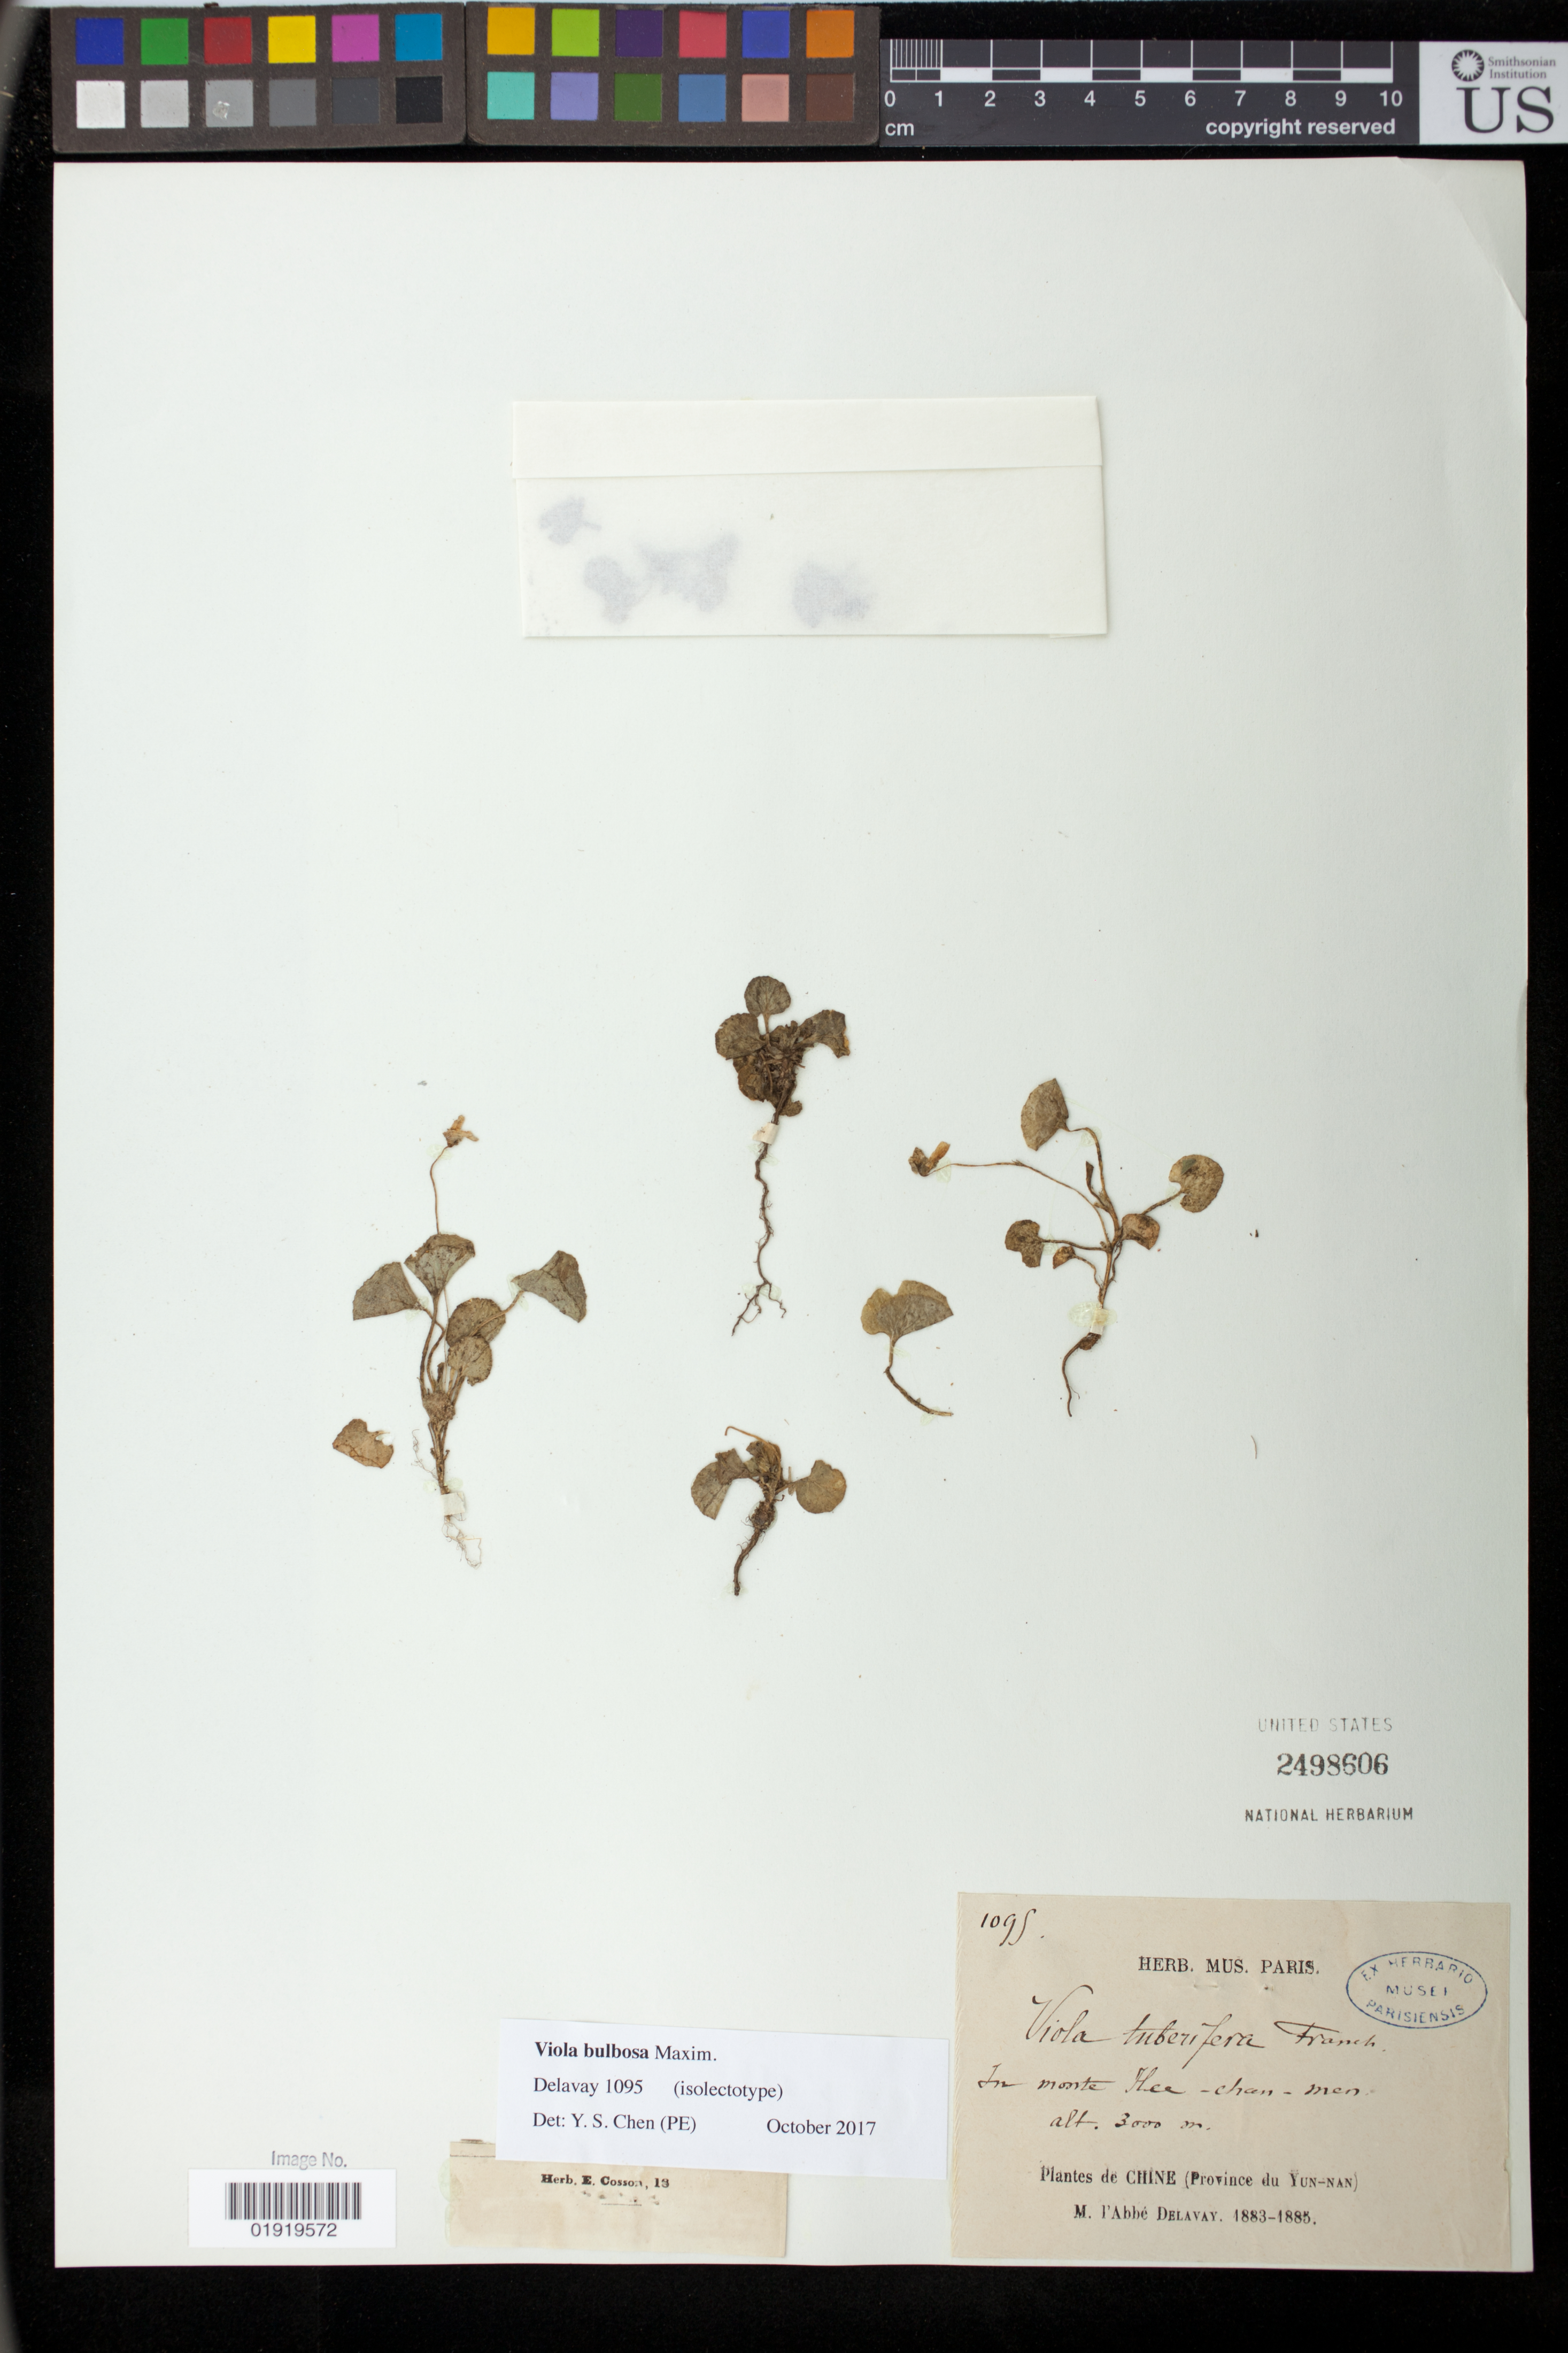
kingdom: Plantae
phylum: Tracheophyta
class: Magnoliopsida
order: Malpighiales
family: Violaceae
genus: Viola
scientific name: Viola tuberifera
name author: Franch.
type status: Isosyntype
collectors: P. Delavay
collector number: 1095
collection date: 1883/1885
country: China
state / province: Yunnan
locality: Chine (Province de Yun-nan). In monte Hee-chan-men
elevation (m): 3000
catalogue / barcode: US 2498606